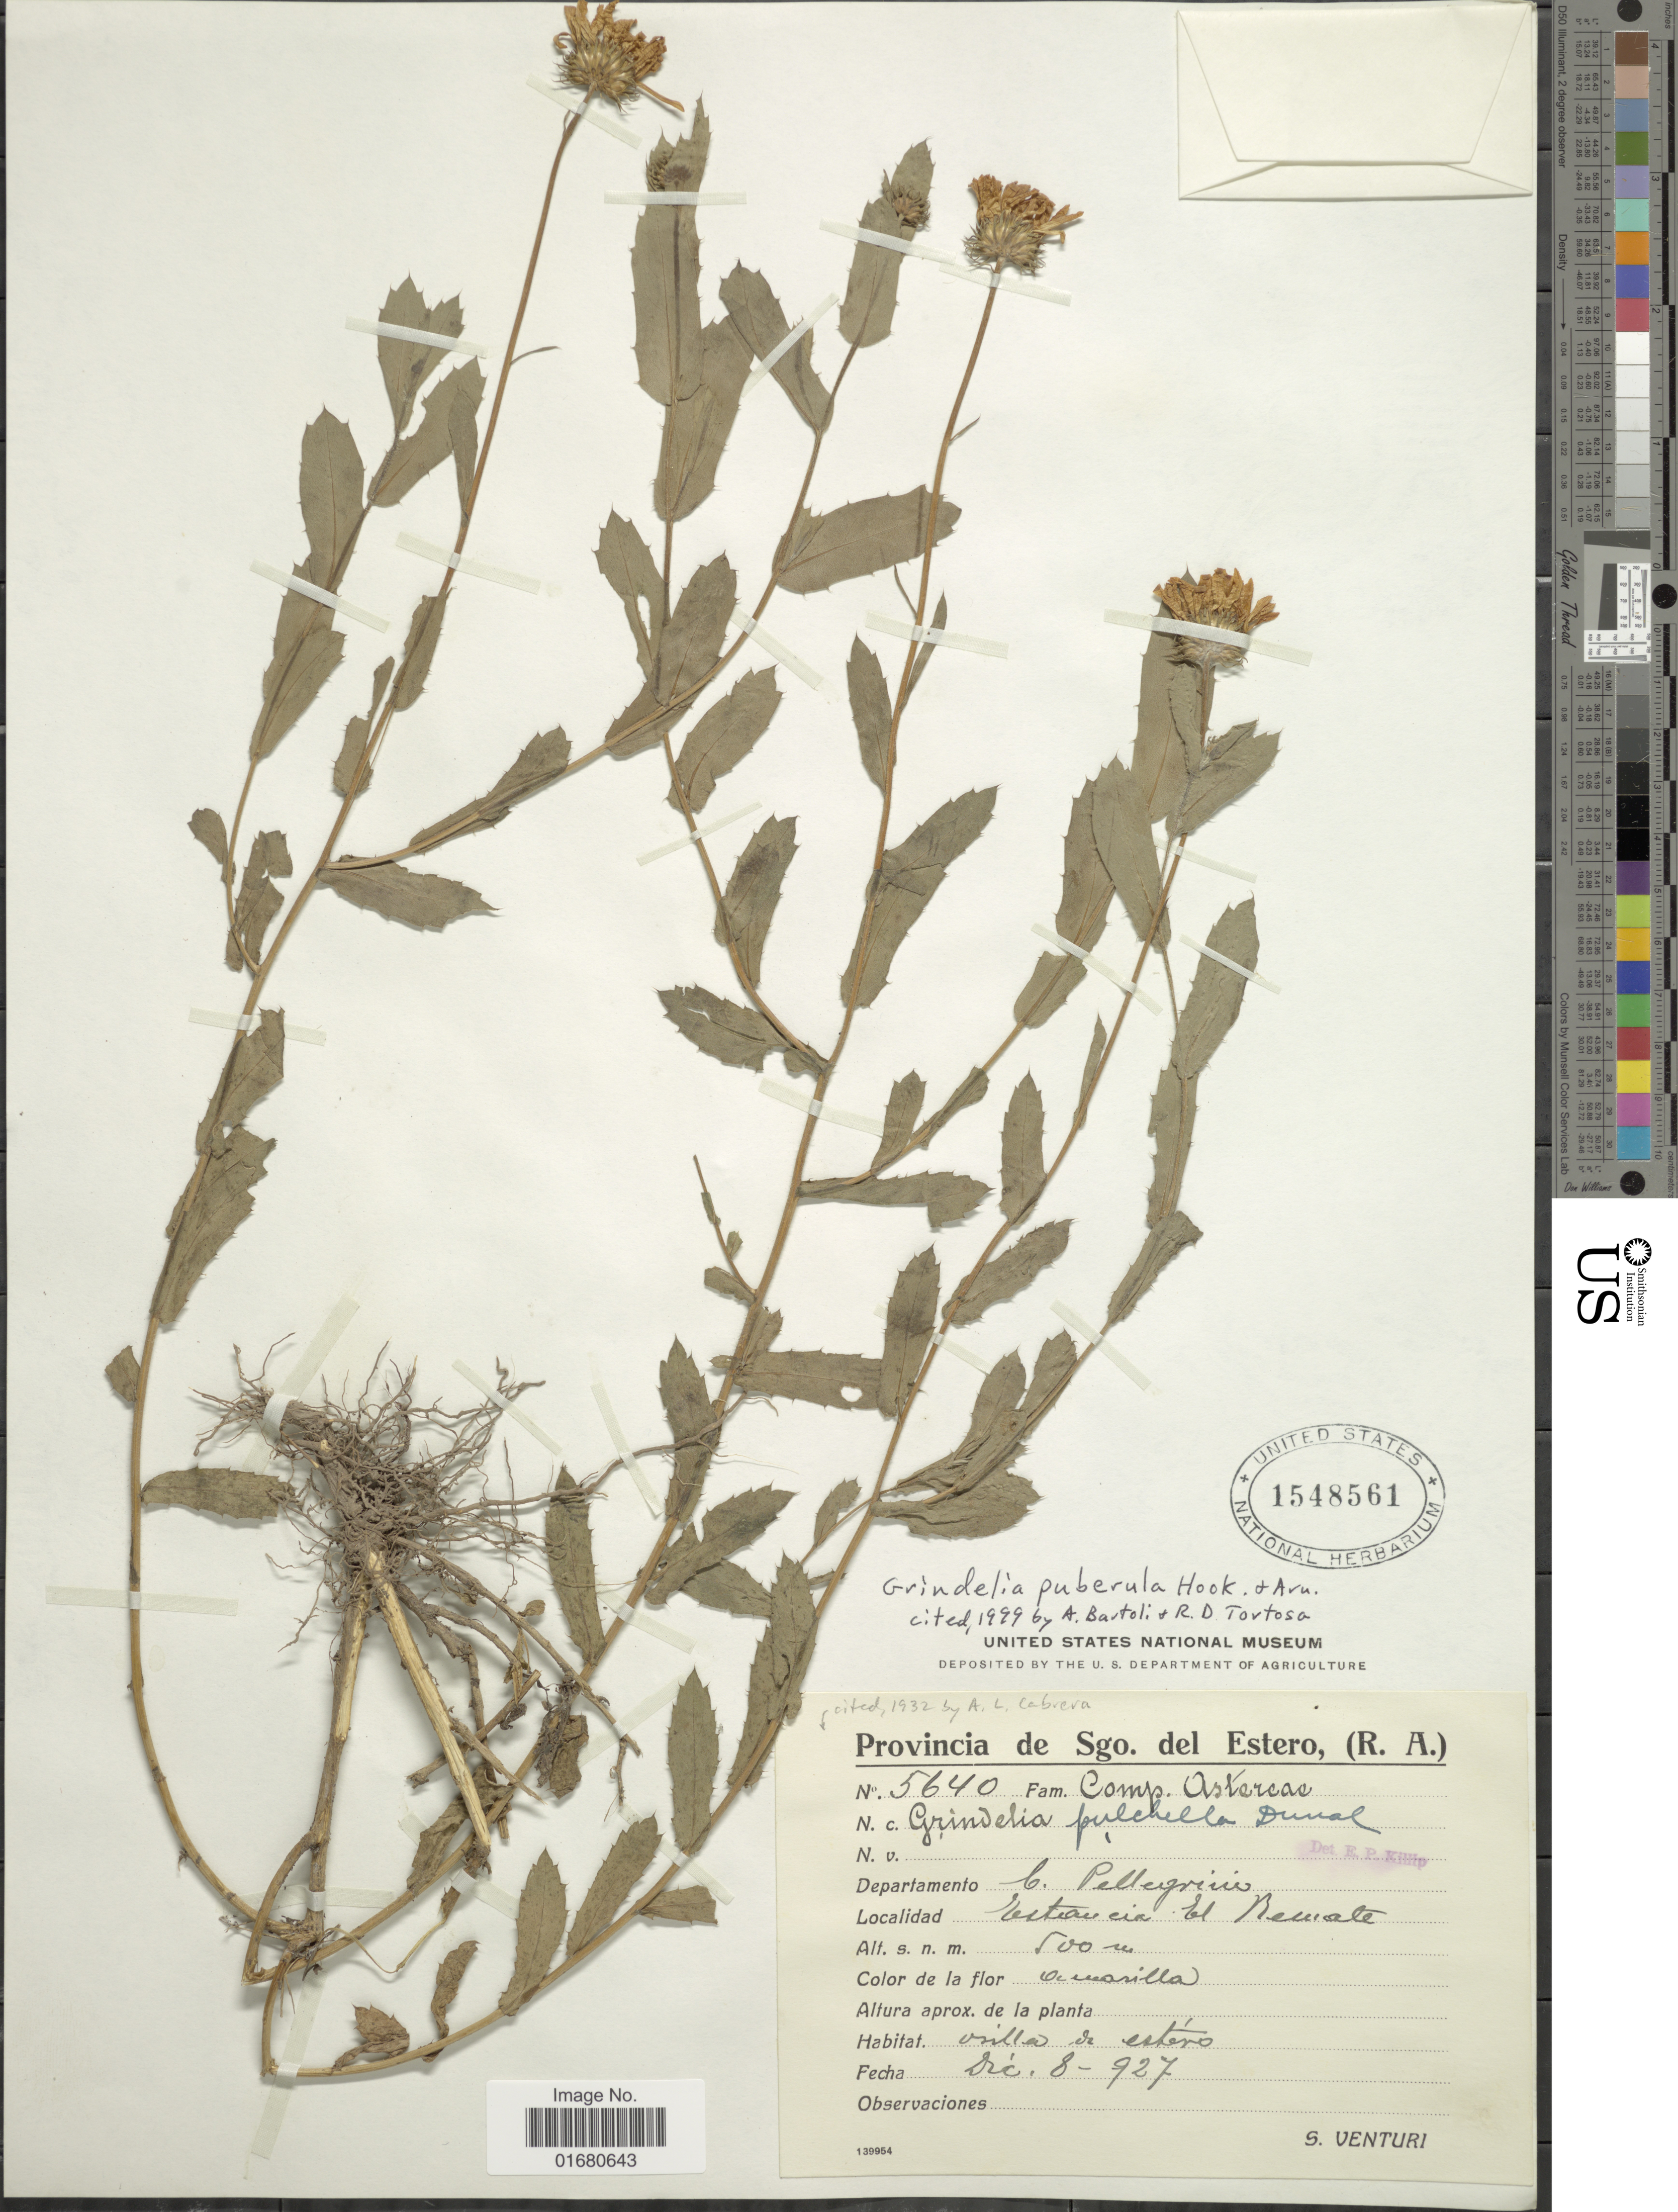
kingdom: Plantae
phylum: Tracheophyta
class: Magnoliopsida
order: Asterales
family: Asteraceae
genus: Grindelia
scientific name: Grindelia puberula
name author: Hook. & Arn.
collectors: S. Venturi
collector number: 5640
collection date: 1927-10-08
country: Argentina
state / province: Santiago del Estero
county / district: Pellegrini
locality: El Remate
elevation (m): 500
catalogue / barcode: US 1548561